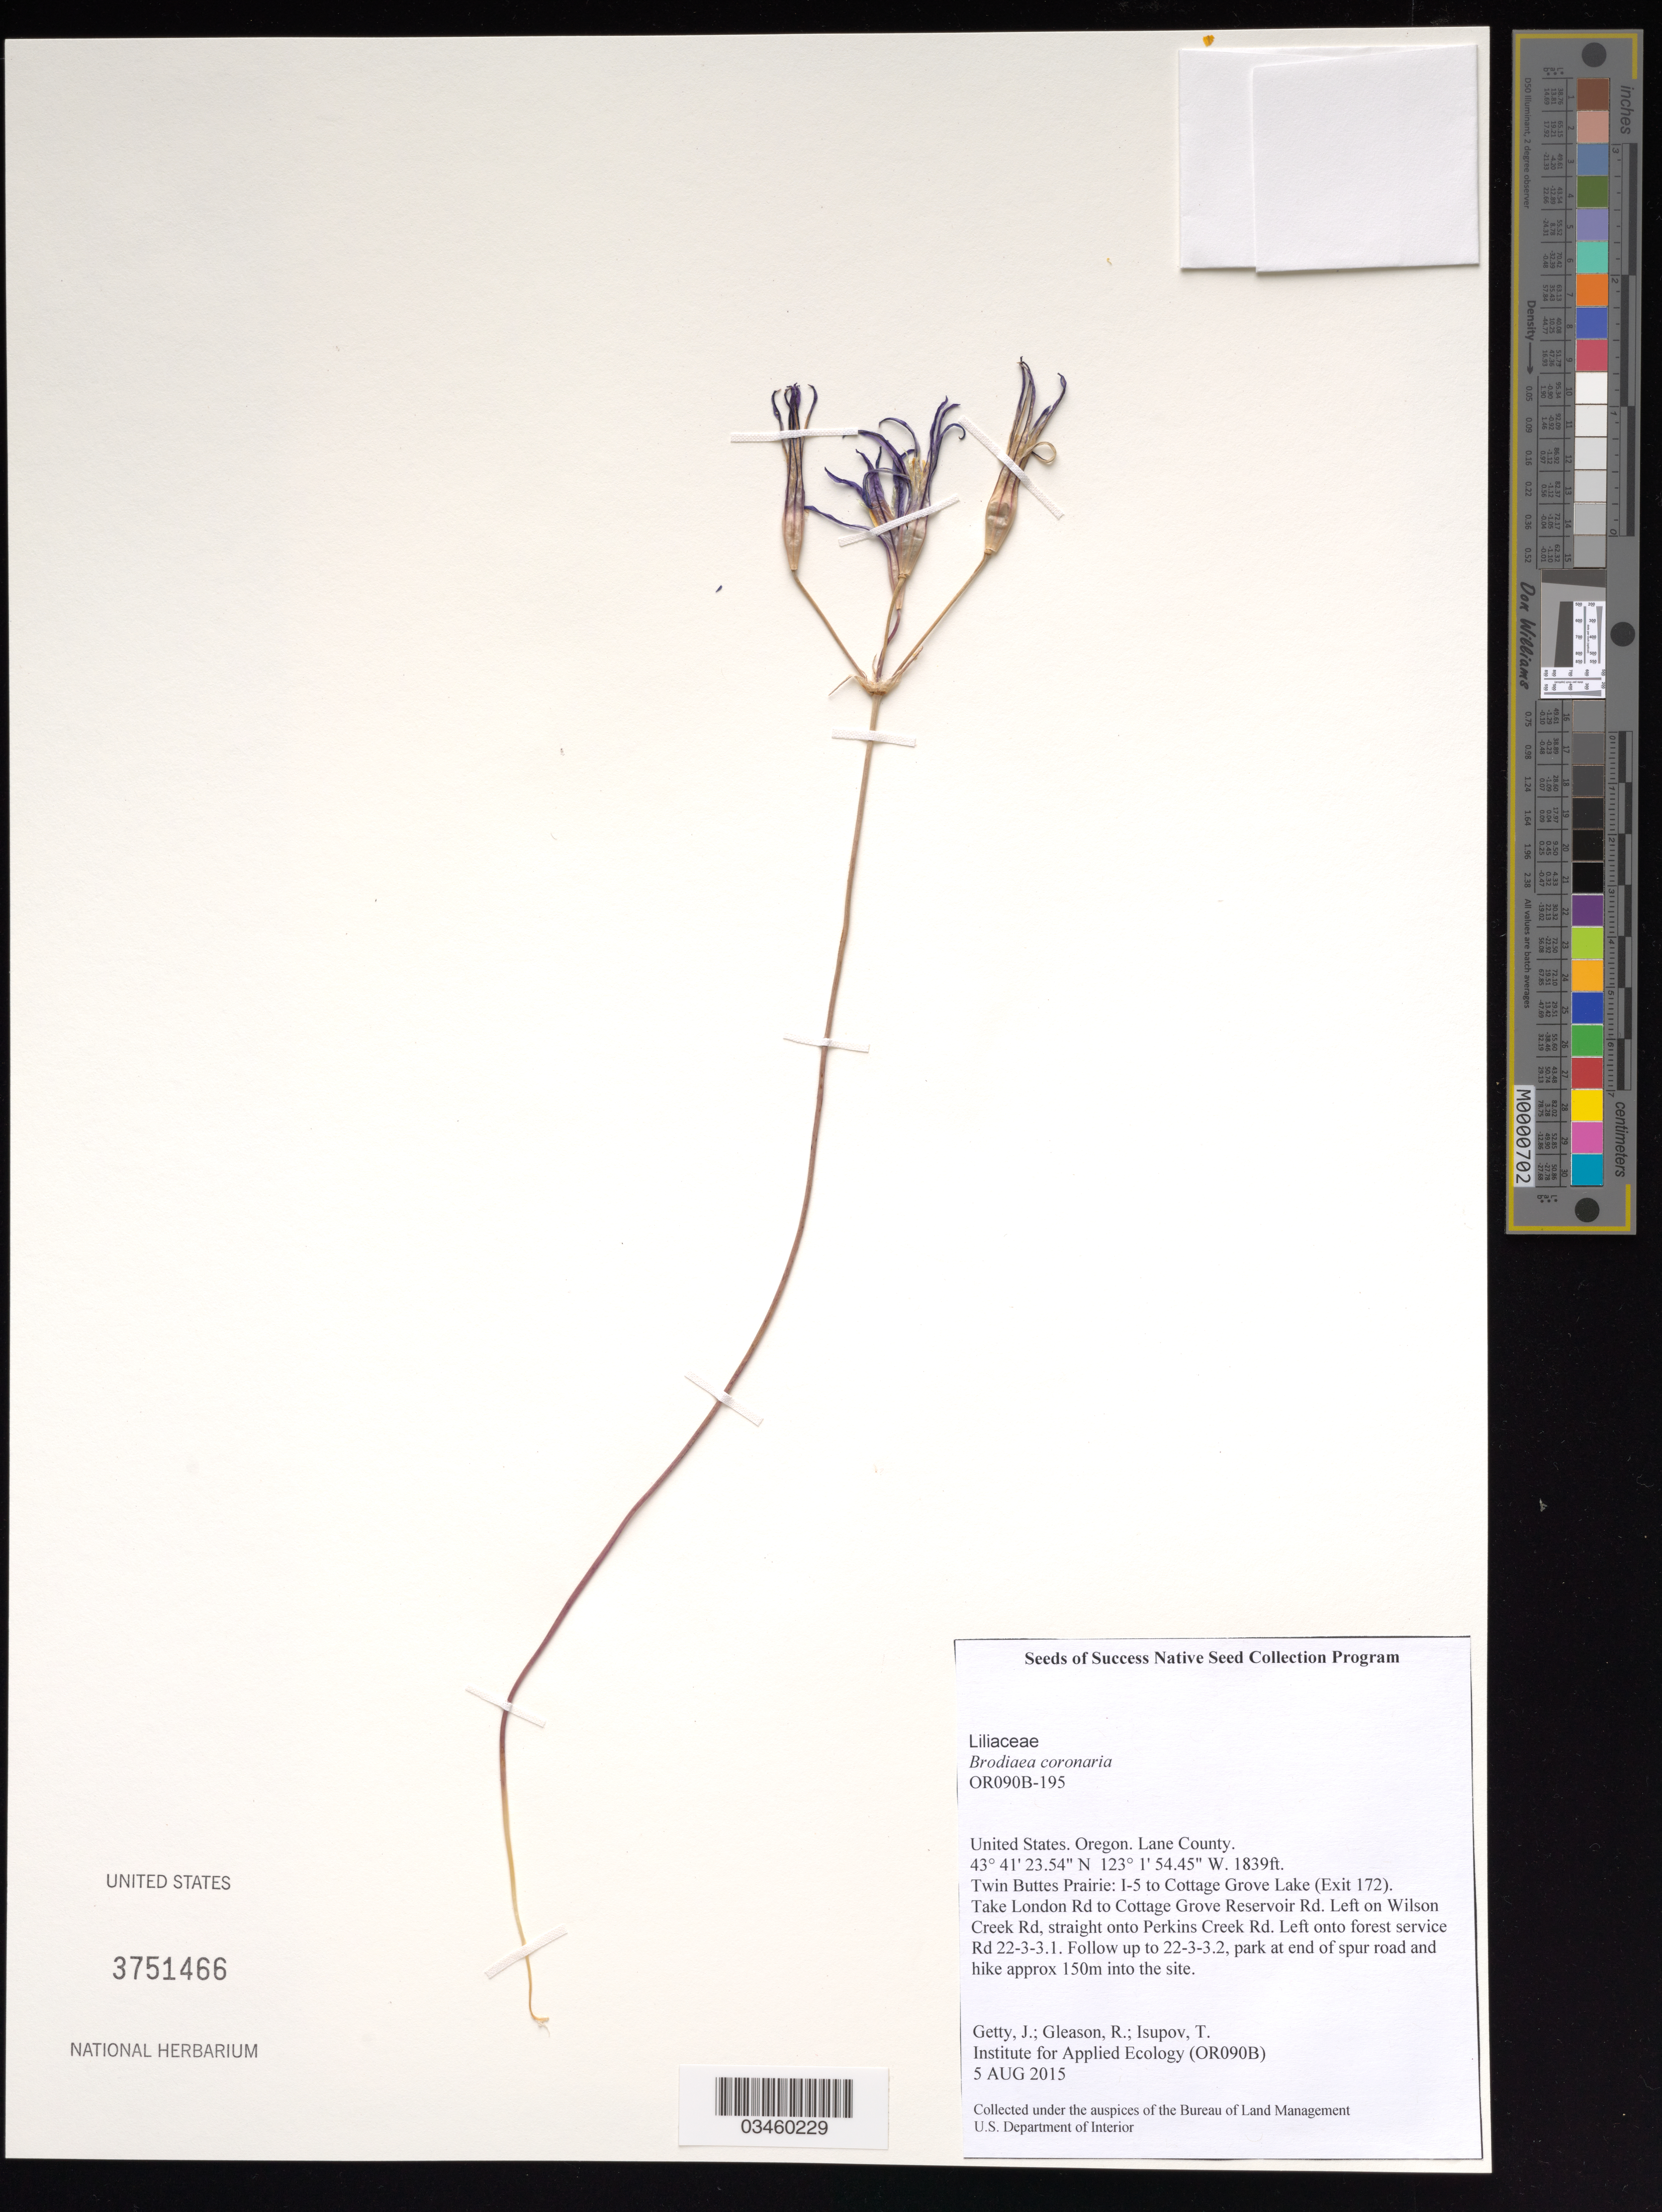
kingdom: Plantae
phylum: Tracheophyta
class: Liliopsida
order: Asparagales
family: Asparagaceae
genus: Brodiaea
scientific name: Brodiaea coronaria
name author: (Salisb.) Engl.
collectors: J. Getty, R. Gleason & T. Isupov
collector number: OR090B-195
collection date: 2015-08-05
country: United States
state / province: Oregon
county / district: Lane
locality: Twin Buttes Prairie, Eugene Blm, Twin Buttes Prairie Upper Prairie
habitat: Upper mid-elevation prairie, south facing slope, surrounded by mixed conifer forest, primarily Pseudotsuga menziesii. Steeply sloped terrain. No public access.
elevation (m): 561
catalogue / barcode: US 3751466